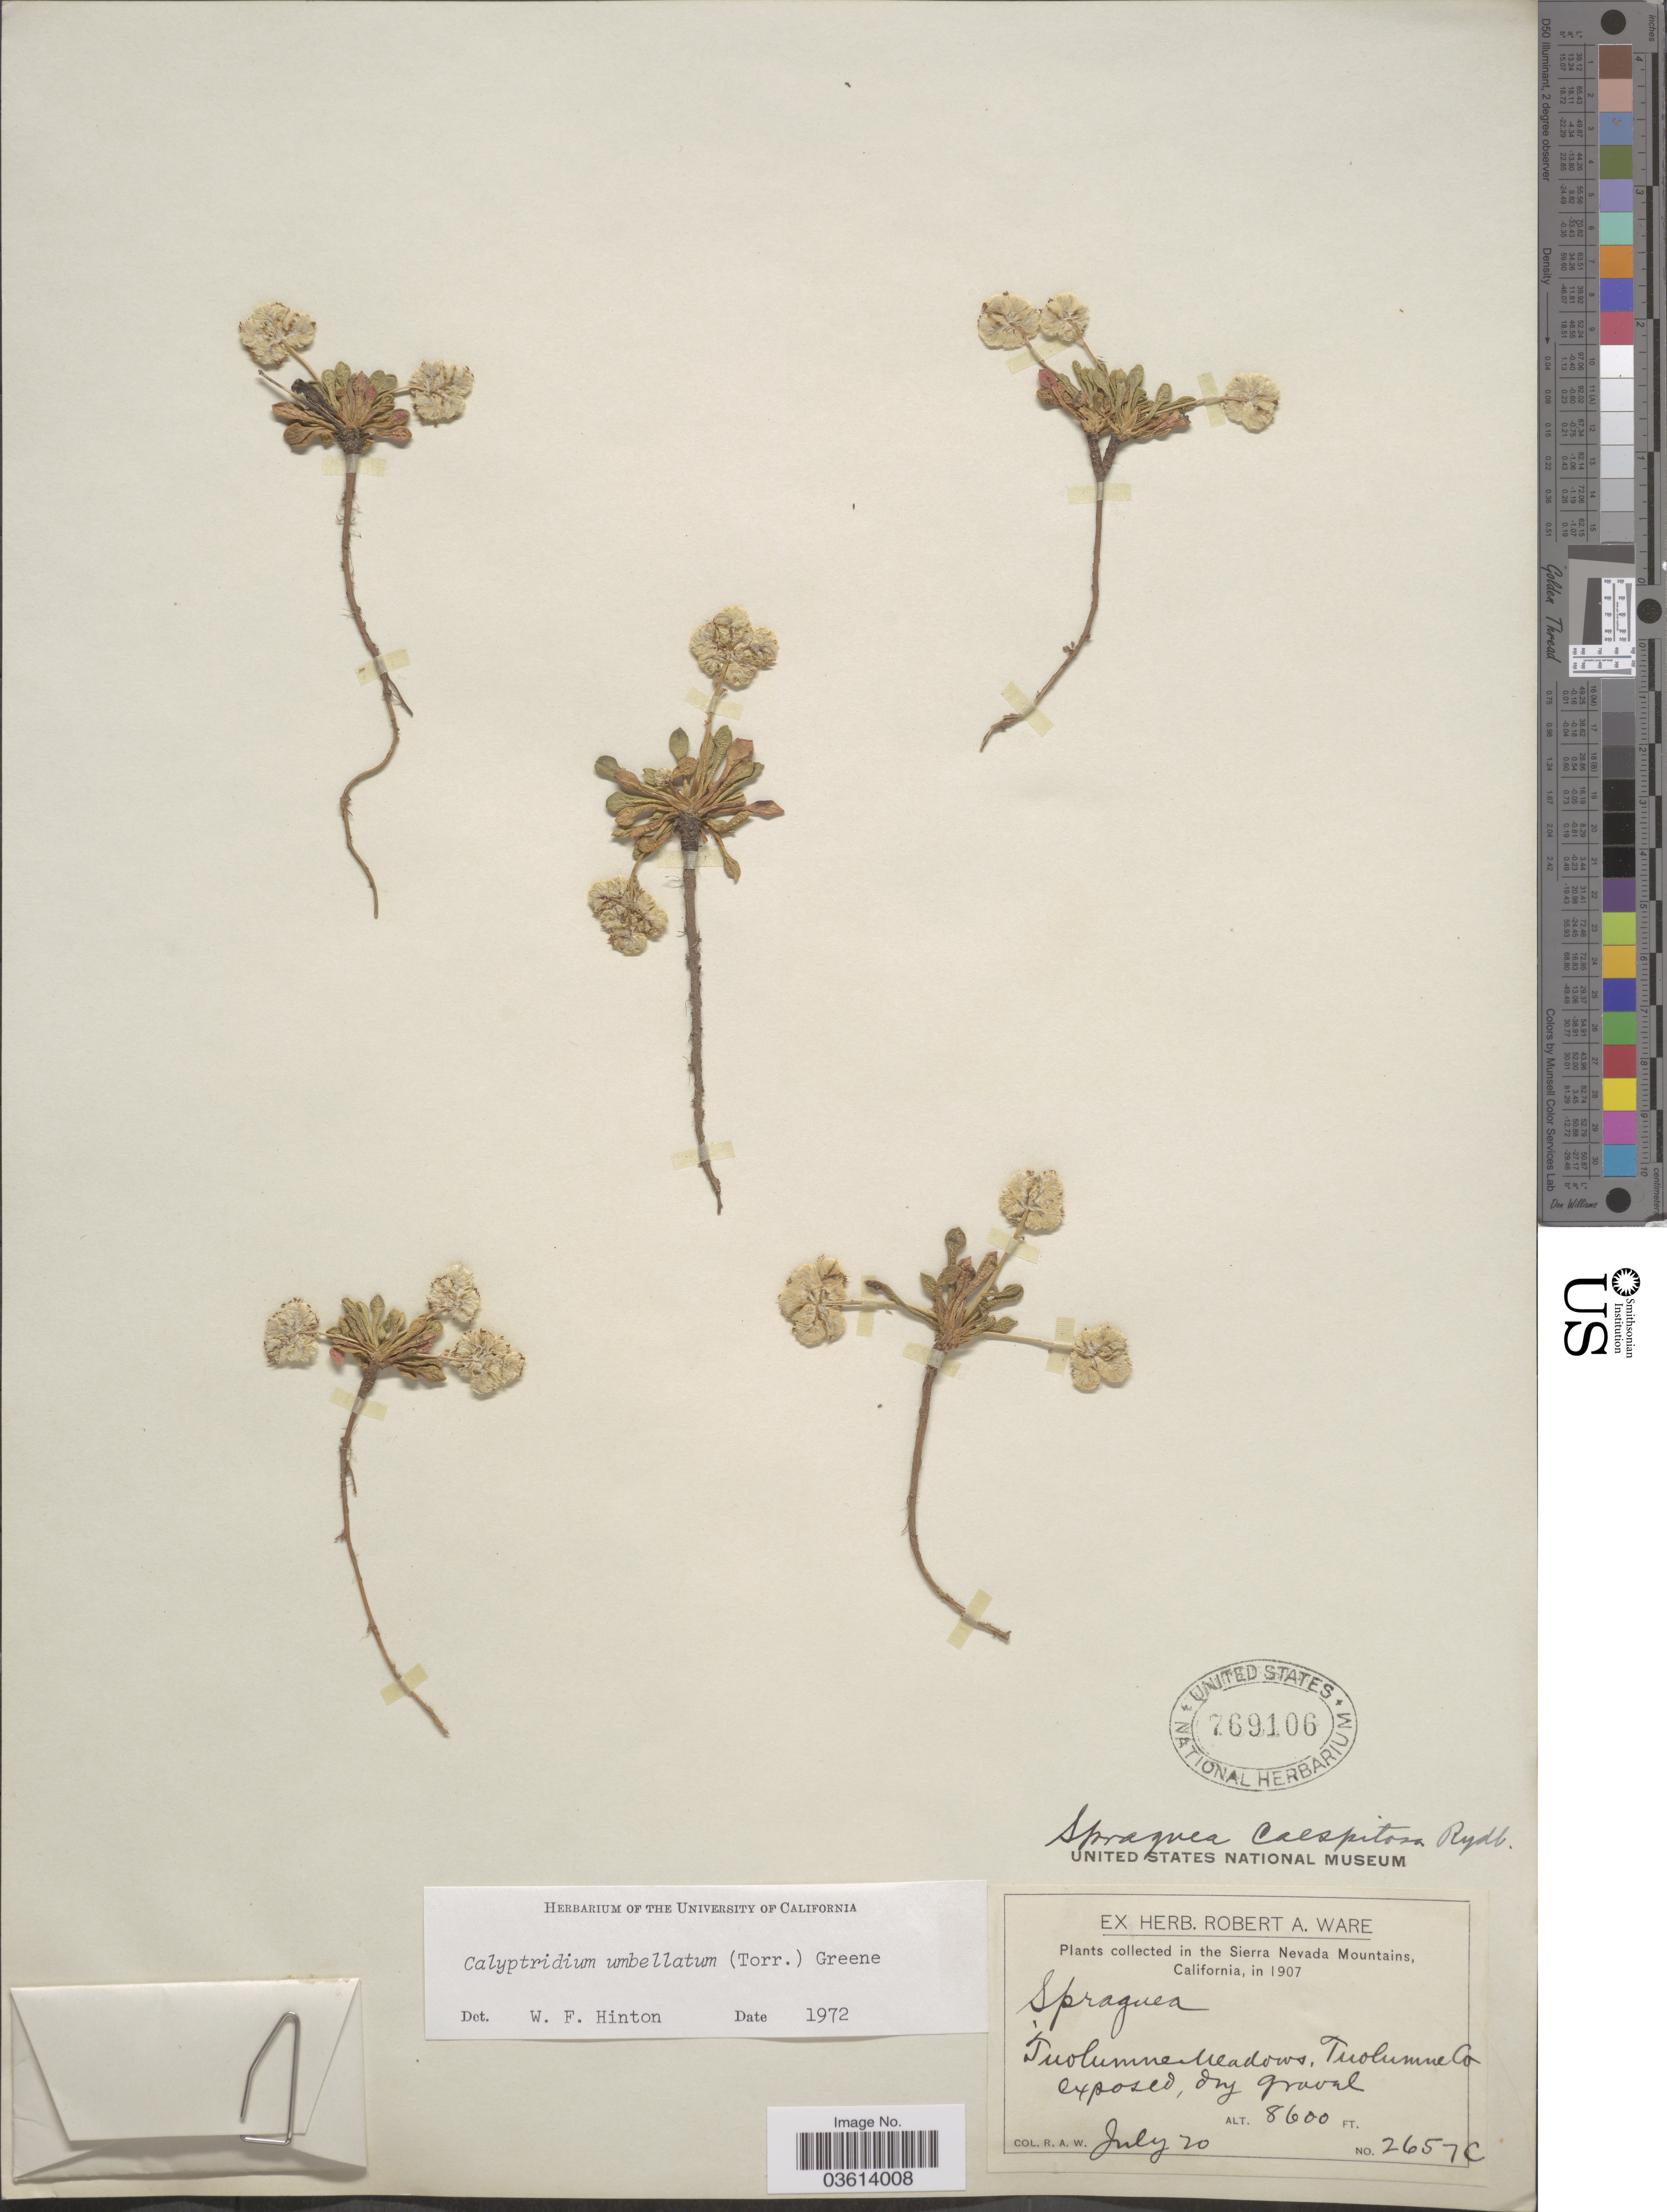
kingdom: Plantae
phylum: Tracheophyta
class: Magnoliopsida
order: Caryophyllales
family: Montiaceae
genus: Calyptridium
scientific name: Calyptridium umbellatum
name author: (Torr.) Greene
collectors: R. Ware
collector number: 2657C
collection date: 1907-07-20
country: United States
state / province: California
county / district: Tuolumne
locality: In the Sierra Nevada Mountains. Tuolumne Meadows, Tuolumne Co.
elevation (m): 2621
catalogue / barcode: US 769106